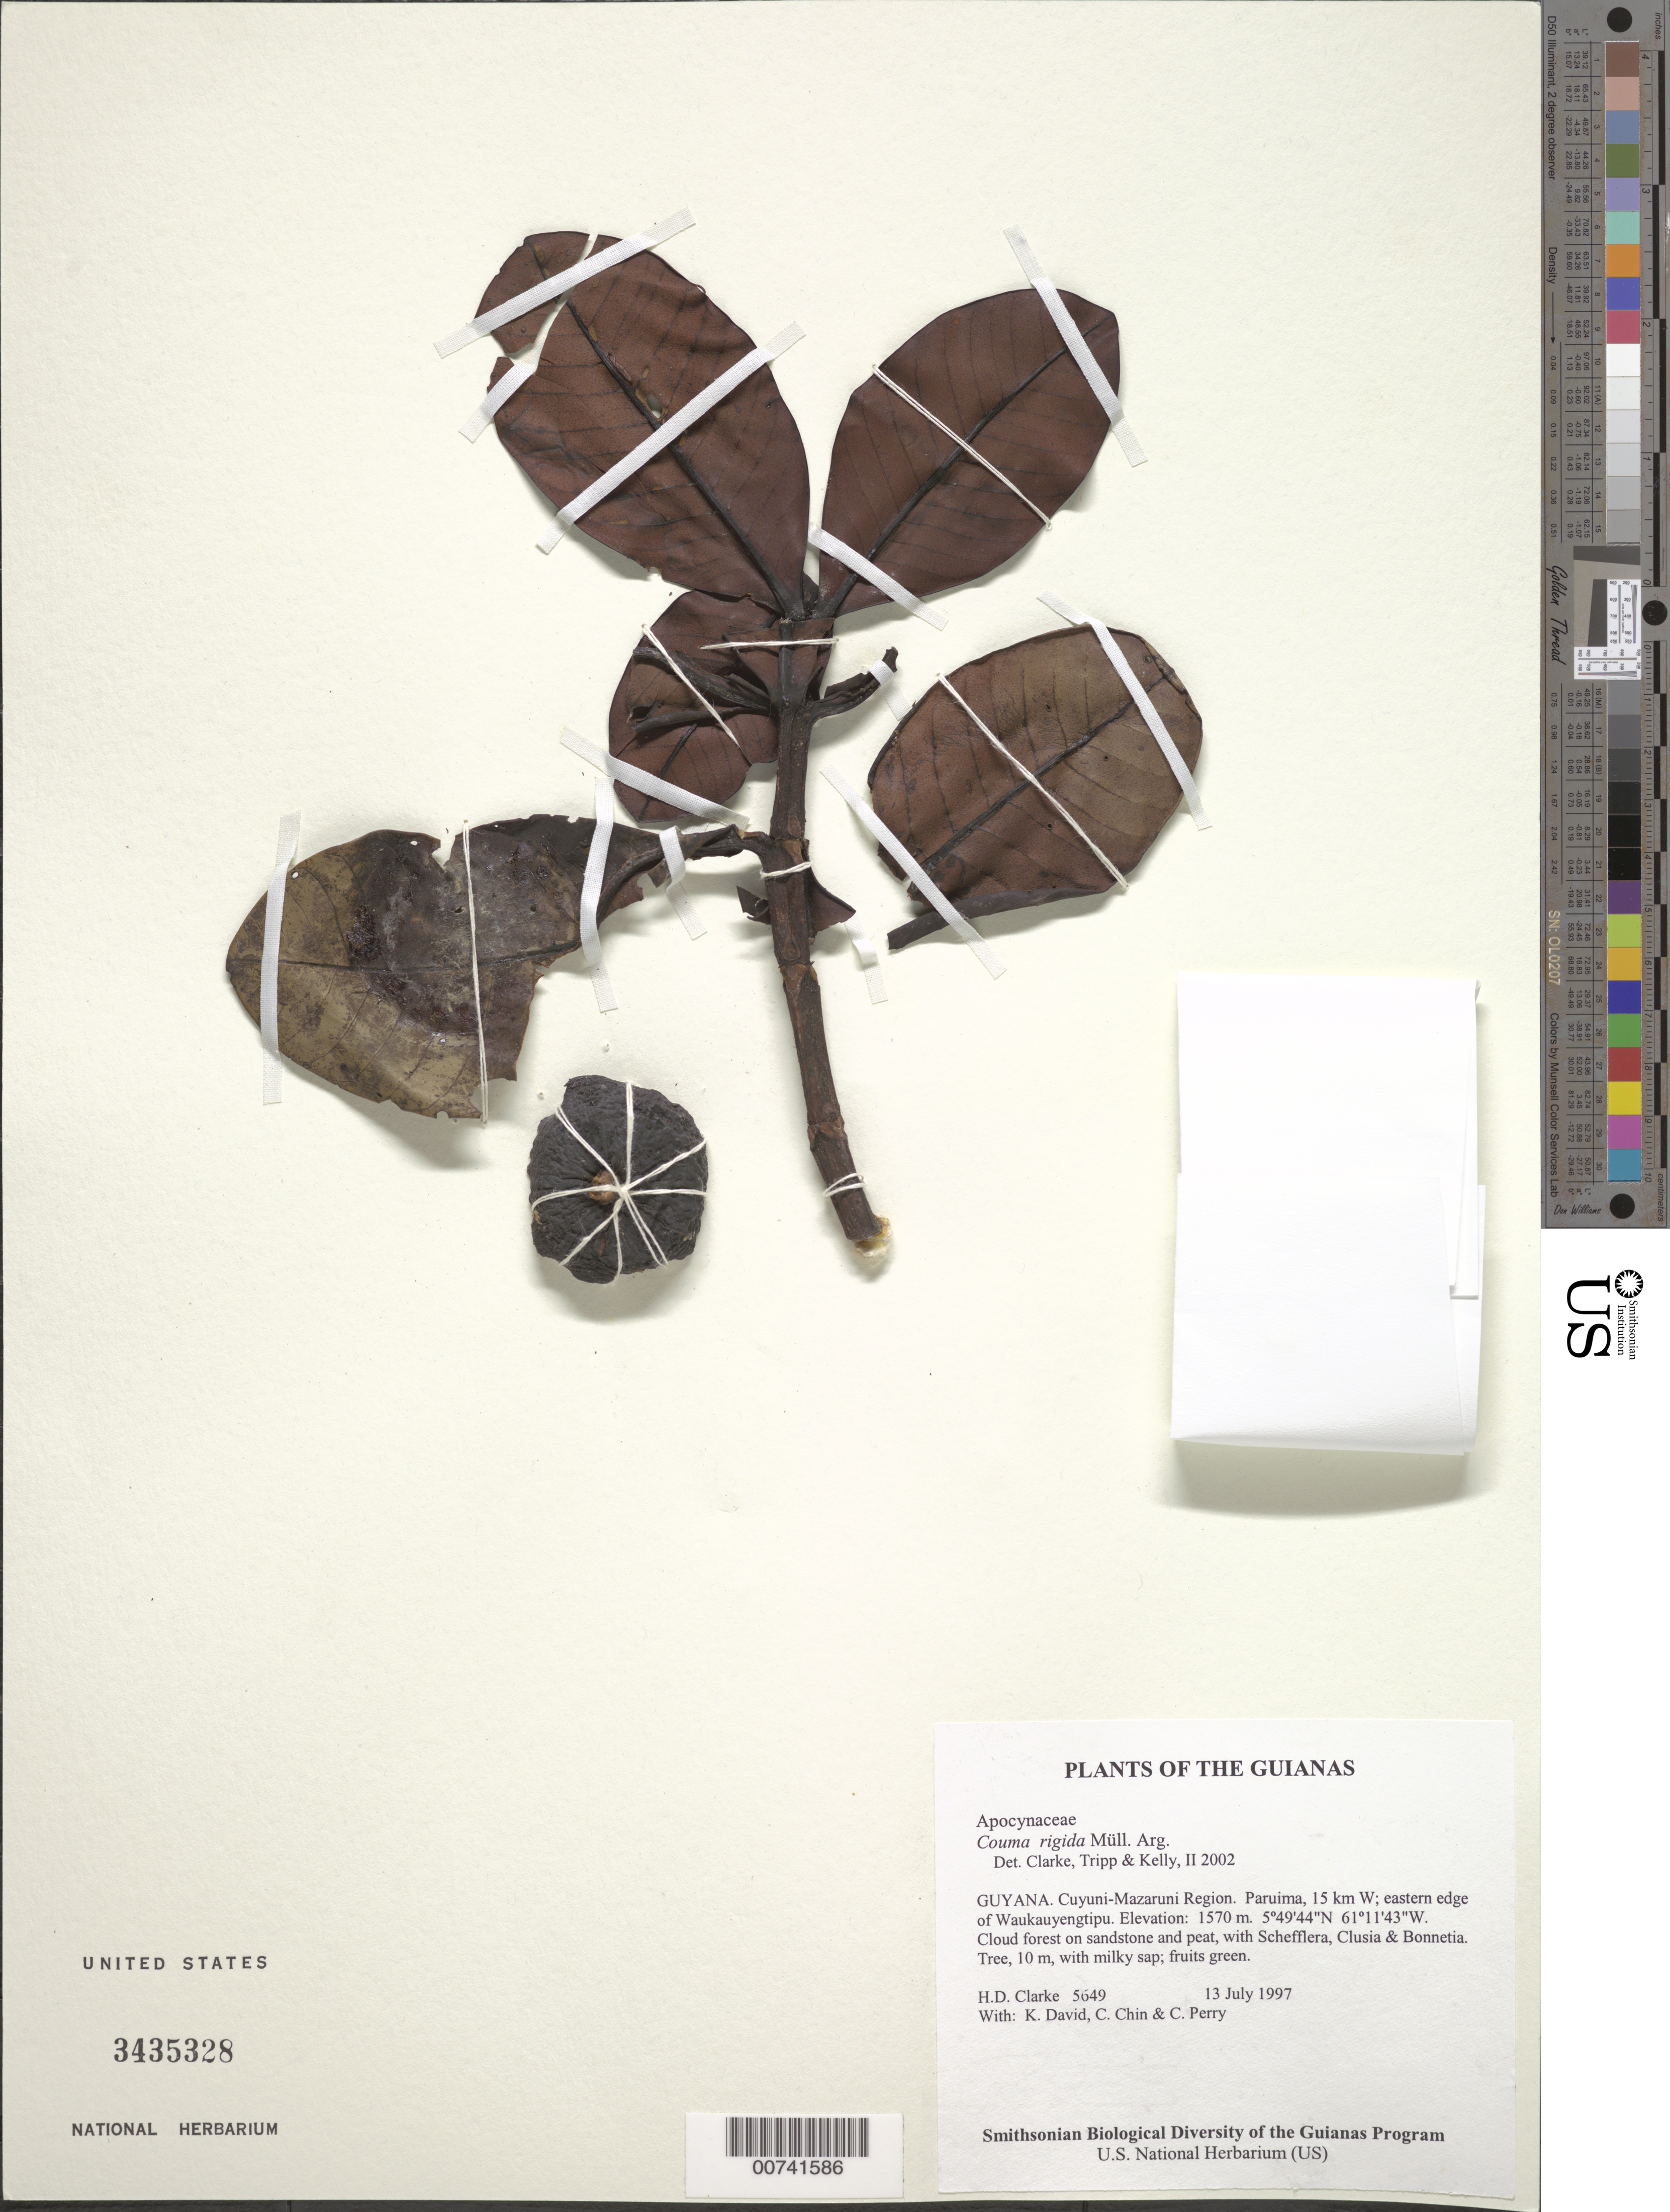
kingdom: Plantae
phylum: Tracheophyta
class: Magnoliopsida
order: Gentianales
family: Apocynaceae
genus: Couma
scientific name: Couma rigida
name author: Müll. Arg.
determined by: Kelly, J.; Clarke, H. D.; Tripp, E. A.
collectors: H. D. Clarke, K. David, C. Chin & C. Perry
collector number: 5649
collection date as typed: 13 July 1997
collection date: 1997-07-13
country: Guyana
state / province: Cuyuni-Mazaruni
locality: Paruima, 15 km W; eastern edge of Waukauyengtipu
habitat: Cloud forest on sandstone and peat, with Schefflera, Clusia & Bonnetia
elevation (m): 1570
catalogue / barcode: US 3435328